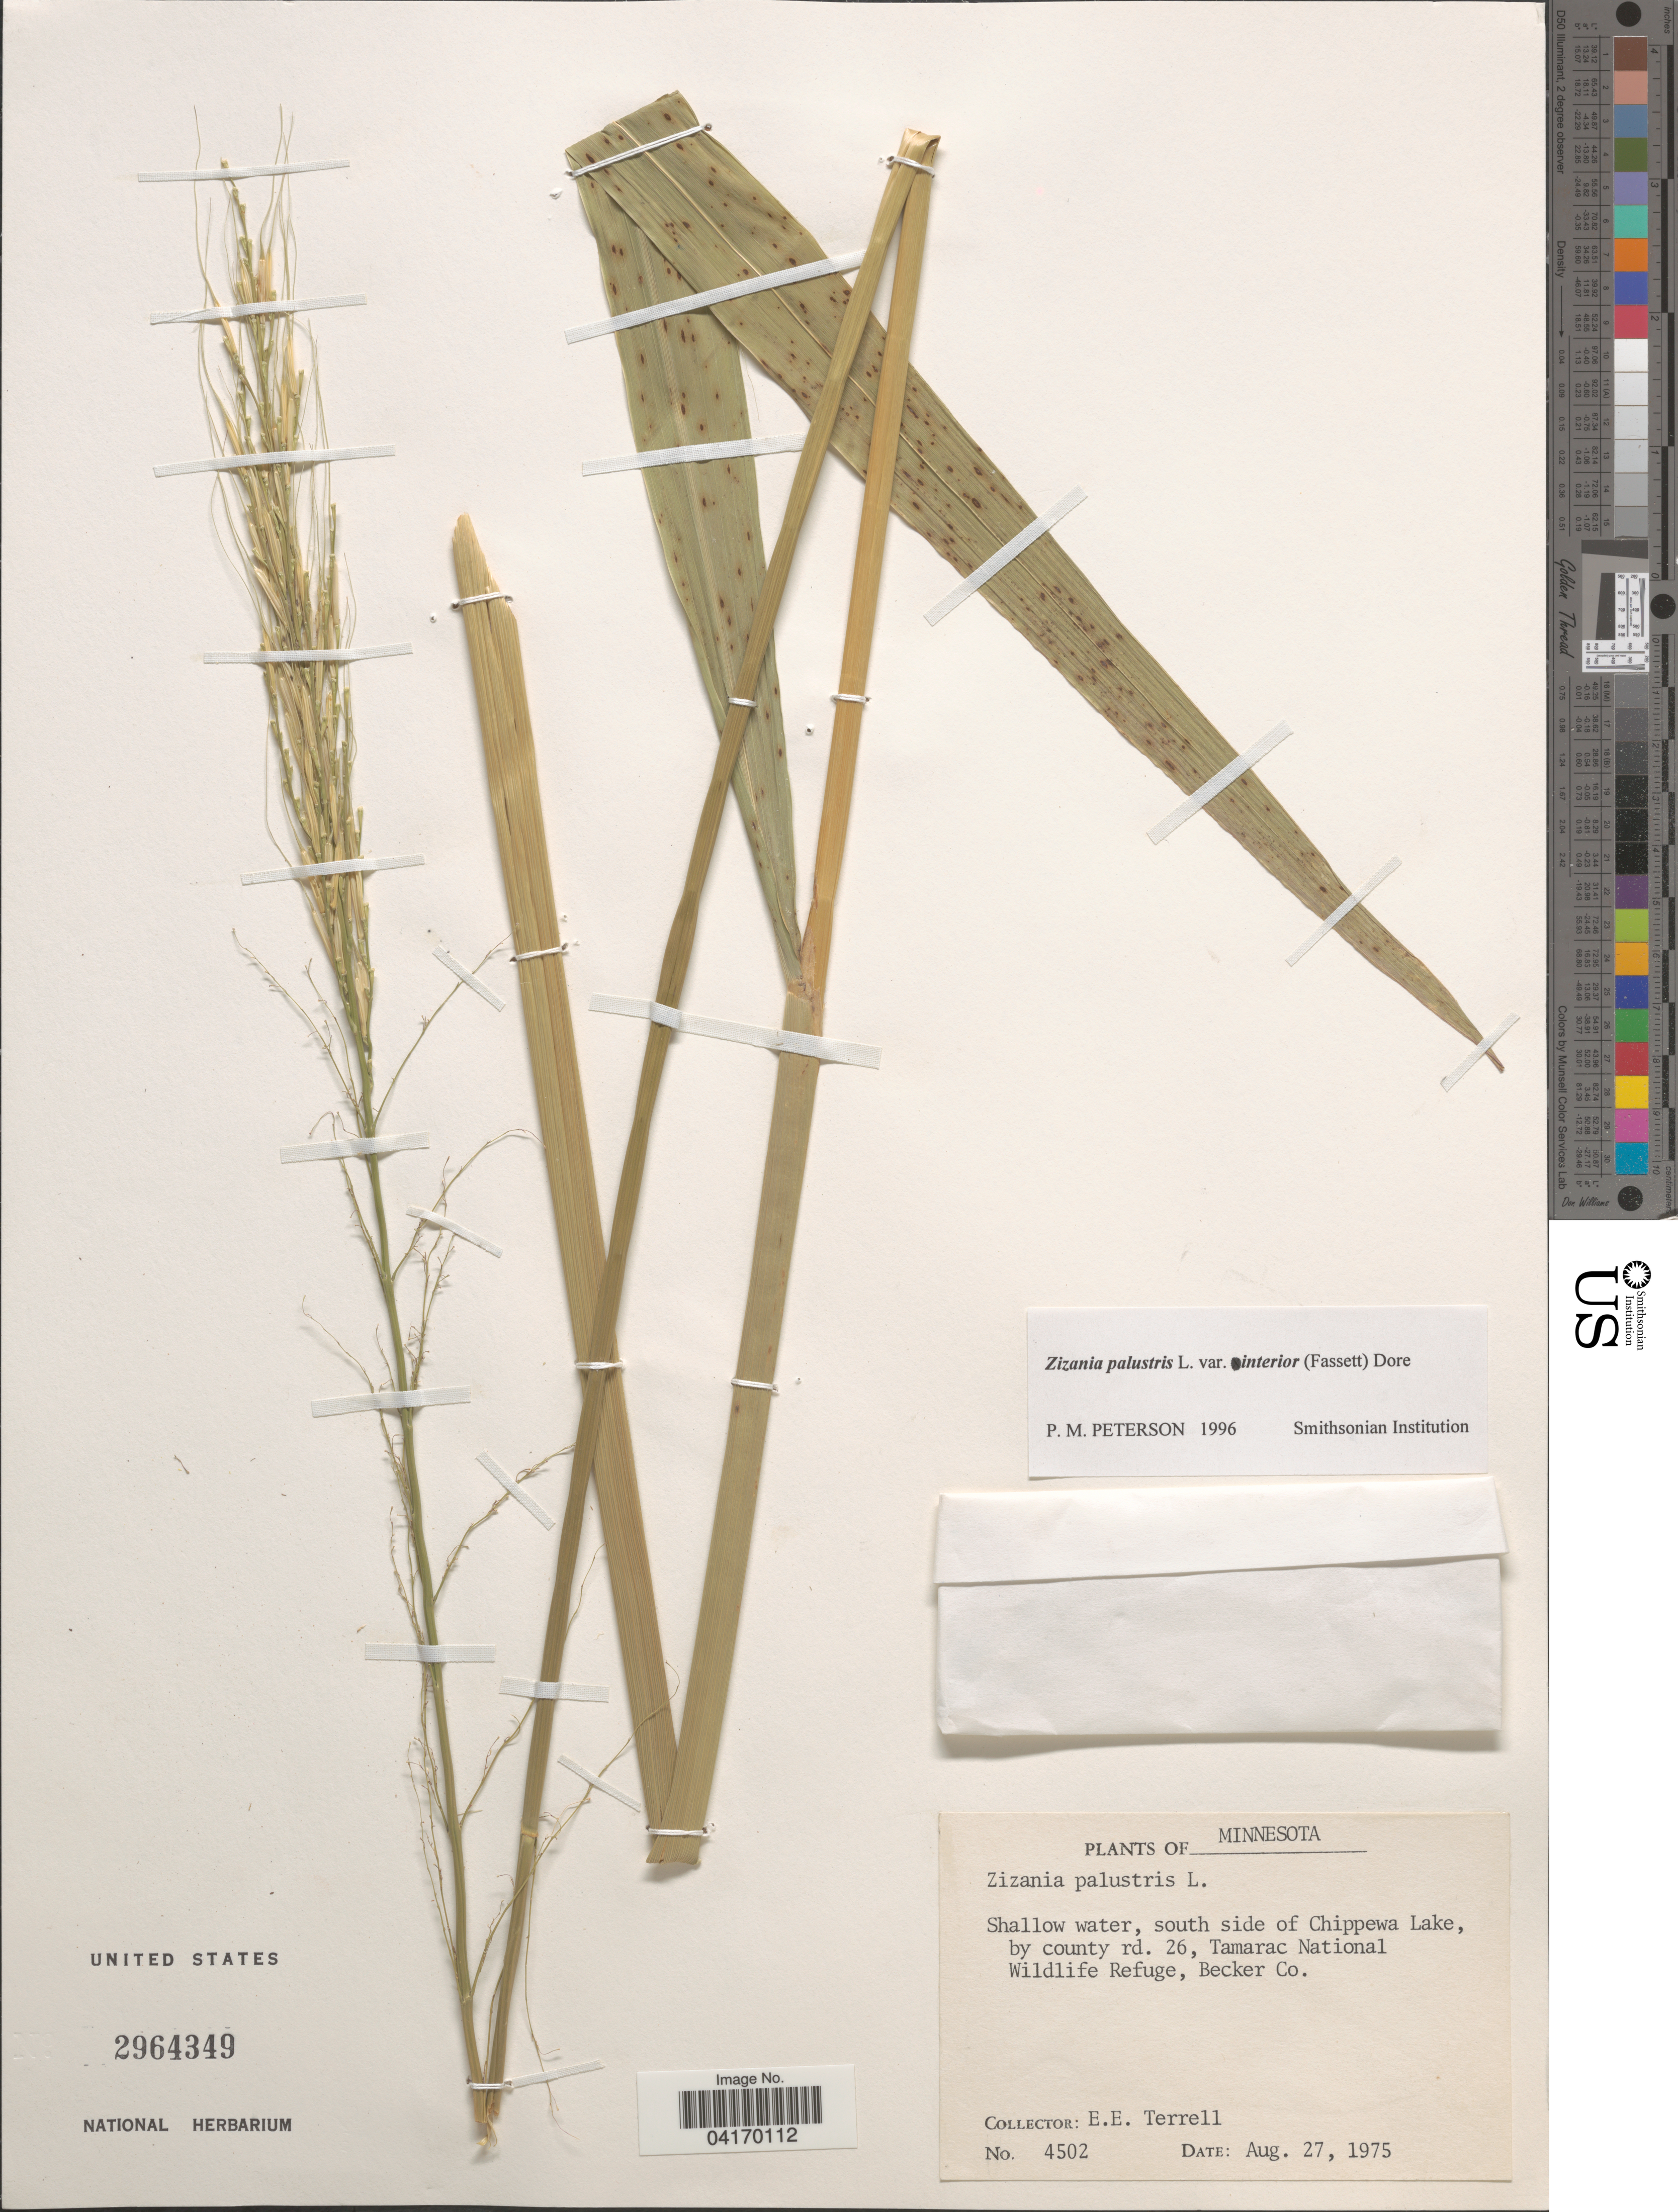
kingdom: Plantae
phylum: Tracheophyta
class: Liliopsida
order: Poales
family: Poaceae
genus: Zizania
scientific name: Zizania aquatica var. interior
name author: Fassett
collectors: E. E. Terrell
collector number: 4502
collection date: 1975-08-27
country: United States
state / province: Minnesota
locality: Shallow water, south side of Chippewa Lake, by county rd. 26, Tamarac National Wildlife Refuge, Becker Co.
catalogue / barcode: US 2964349